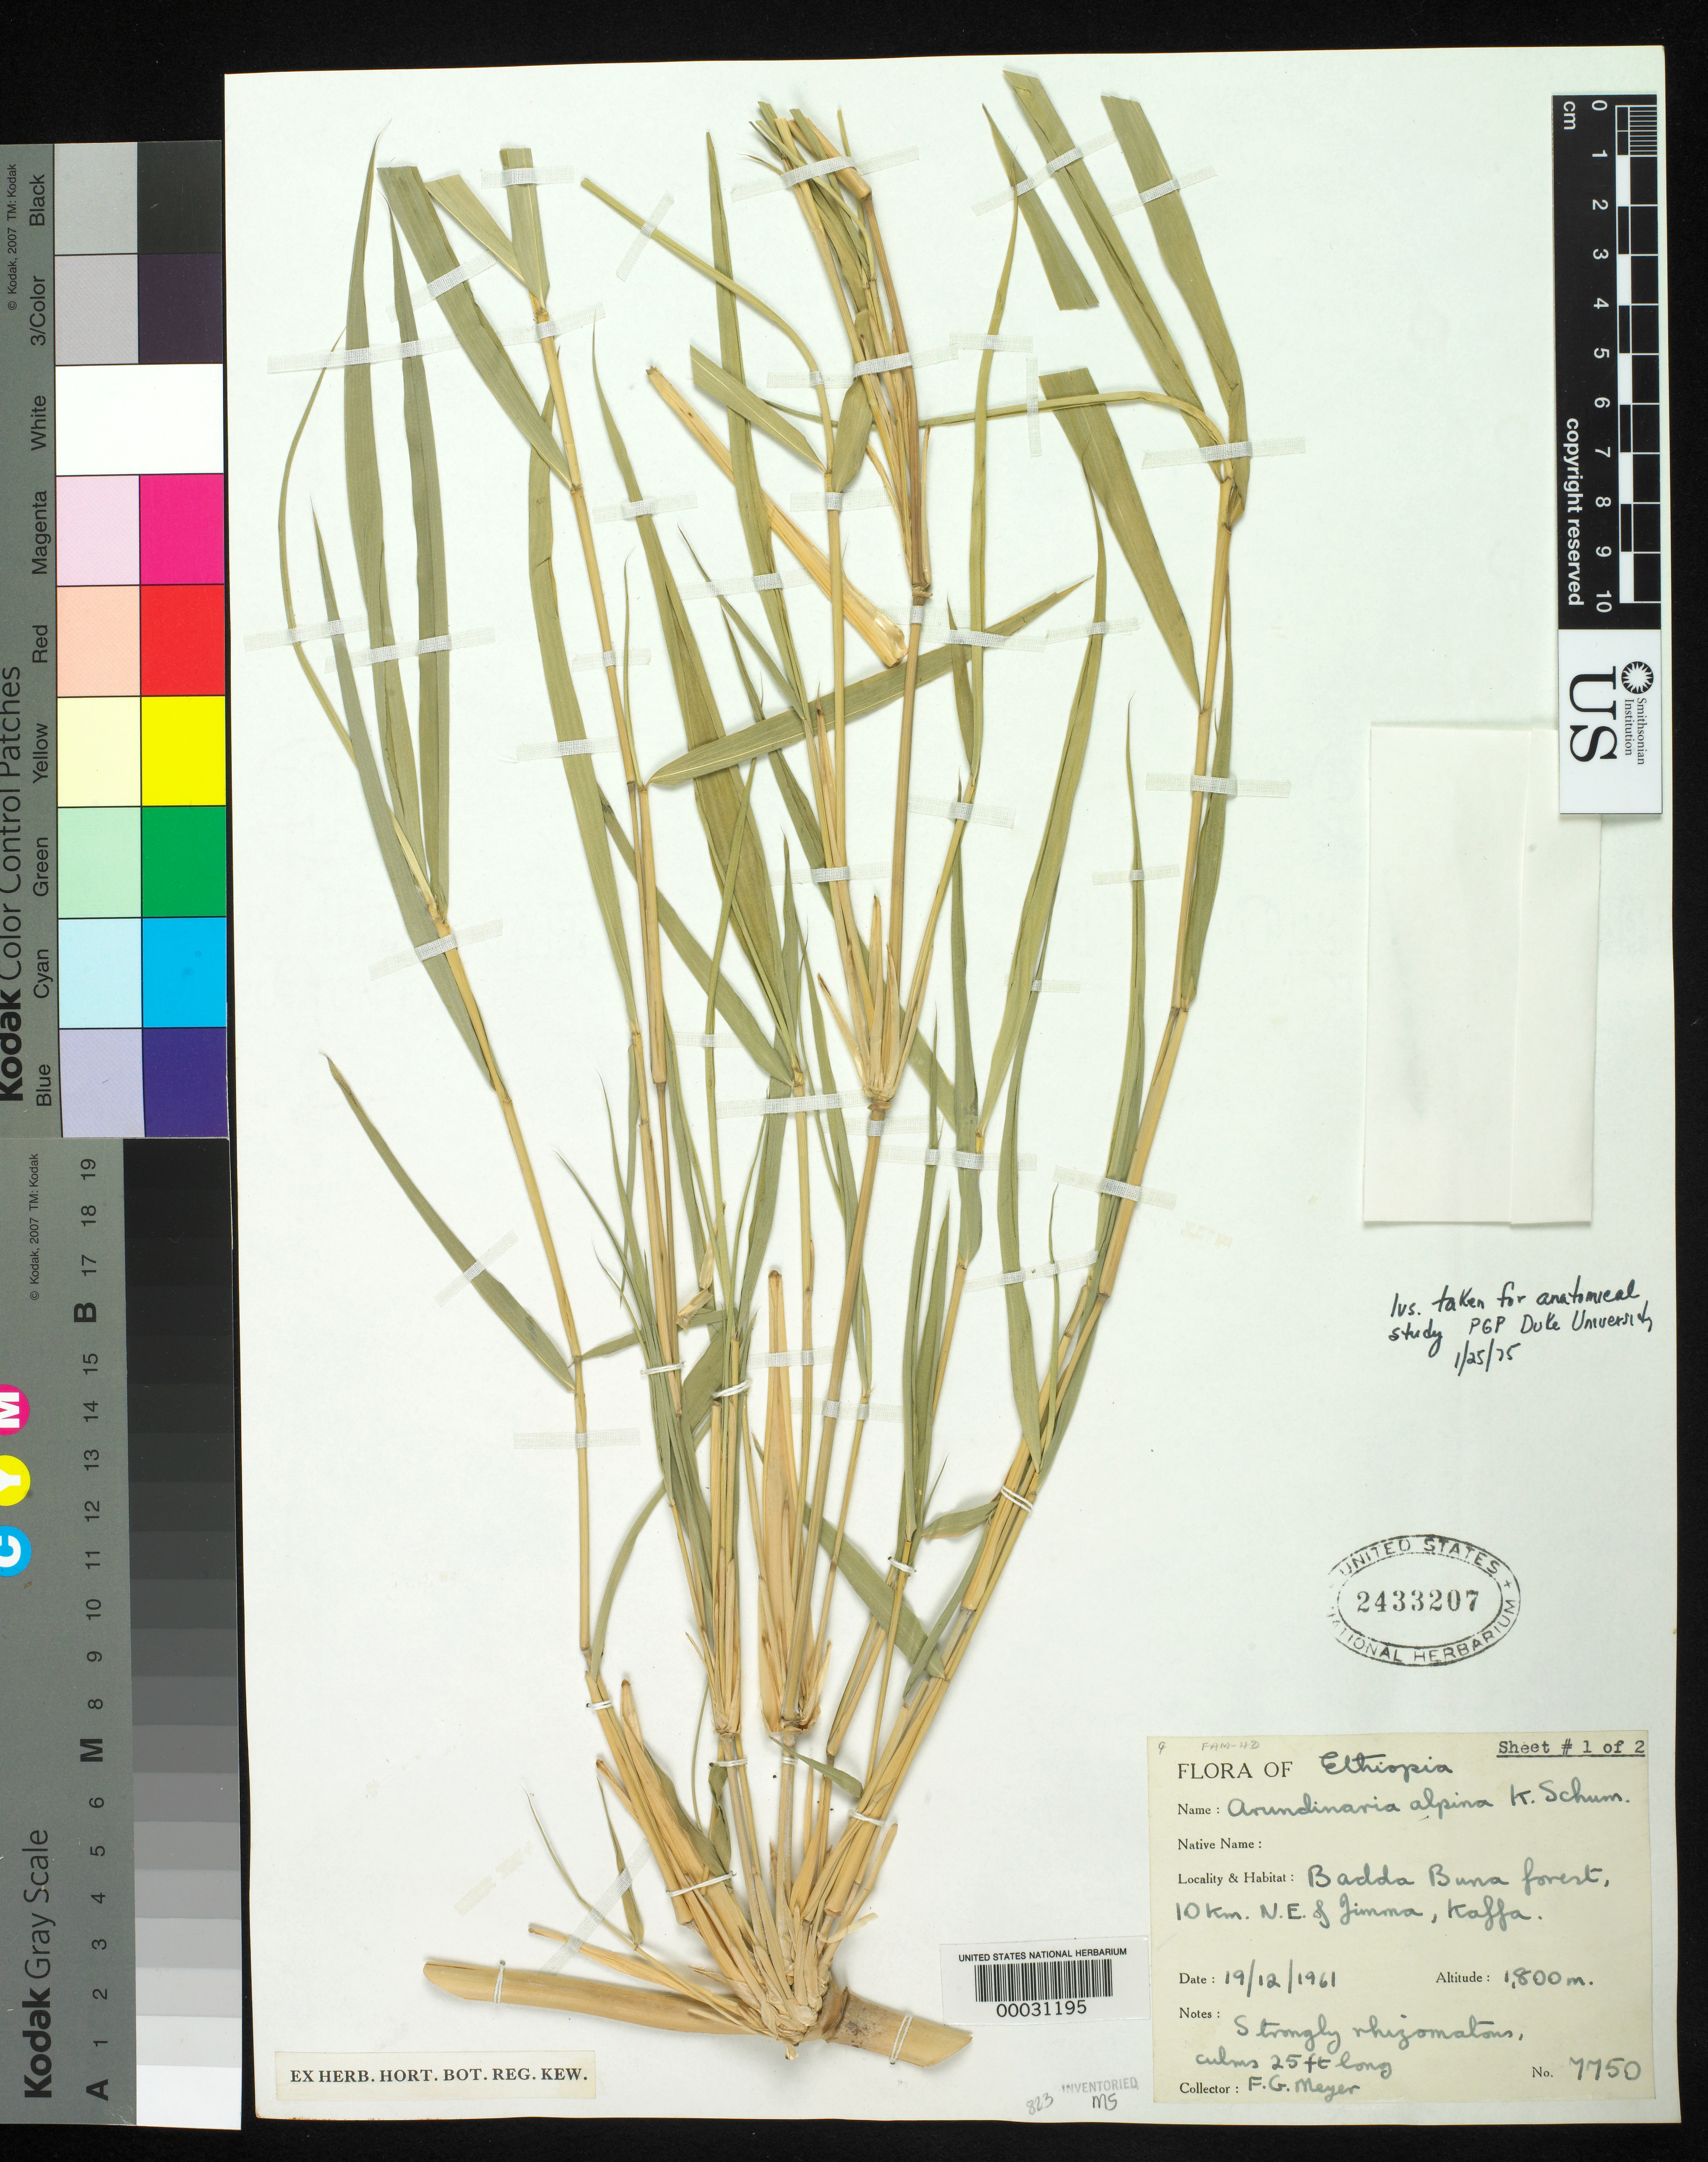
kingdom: Plantae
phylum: Tracheophyta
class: Liliopsida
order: Poales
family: Poaceae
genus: Oldeania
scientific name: Oldeania alpina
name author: (K. Schum.) Stapleton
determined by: Poaceae Reorganization Project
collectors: F. G. Meyer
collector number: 7750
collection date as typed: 19 Dec 1961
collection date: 1961-12-19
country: Ethiopia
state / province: South West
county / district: Keffa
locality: Badda buna forest, 10 km ne of jimma, kaffa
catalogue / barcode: US 2433207